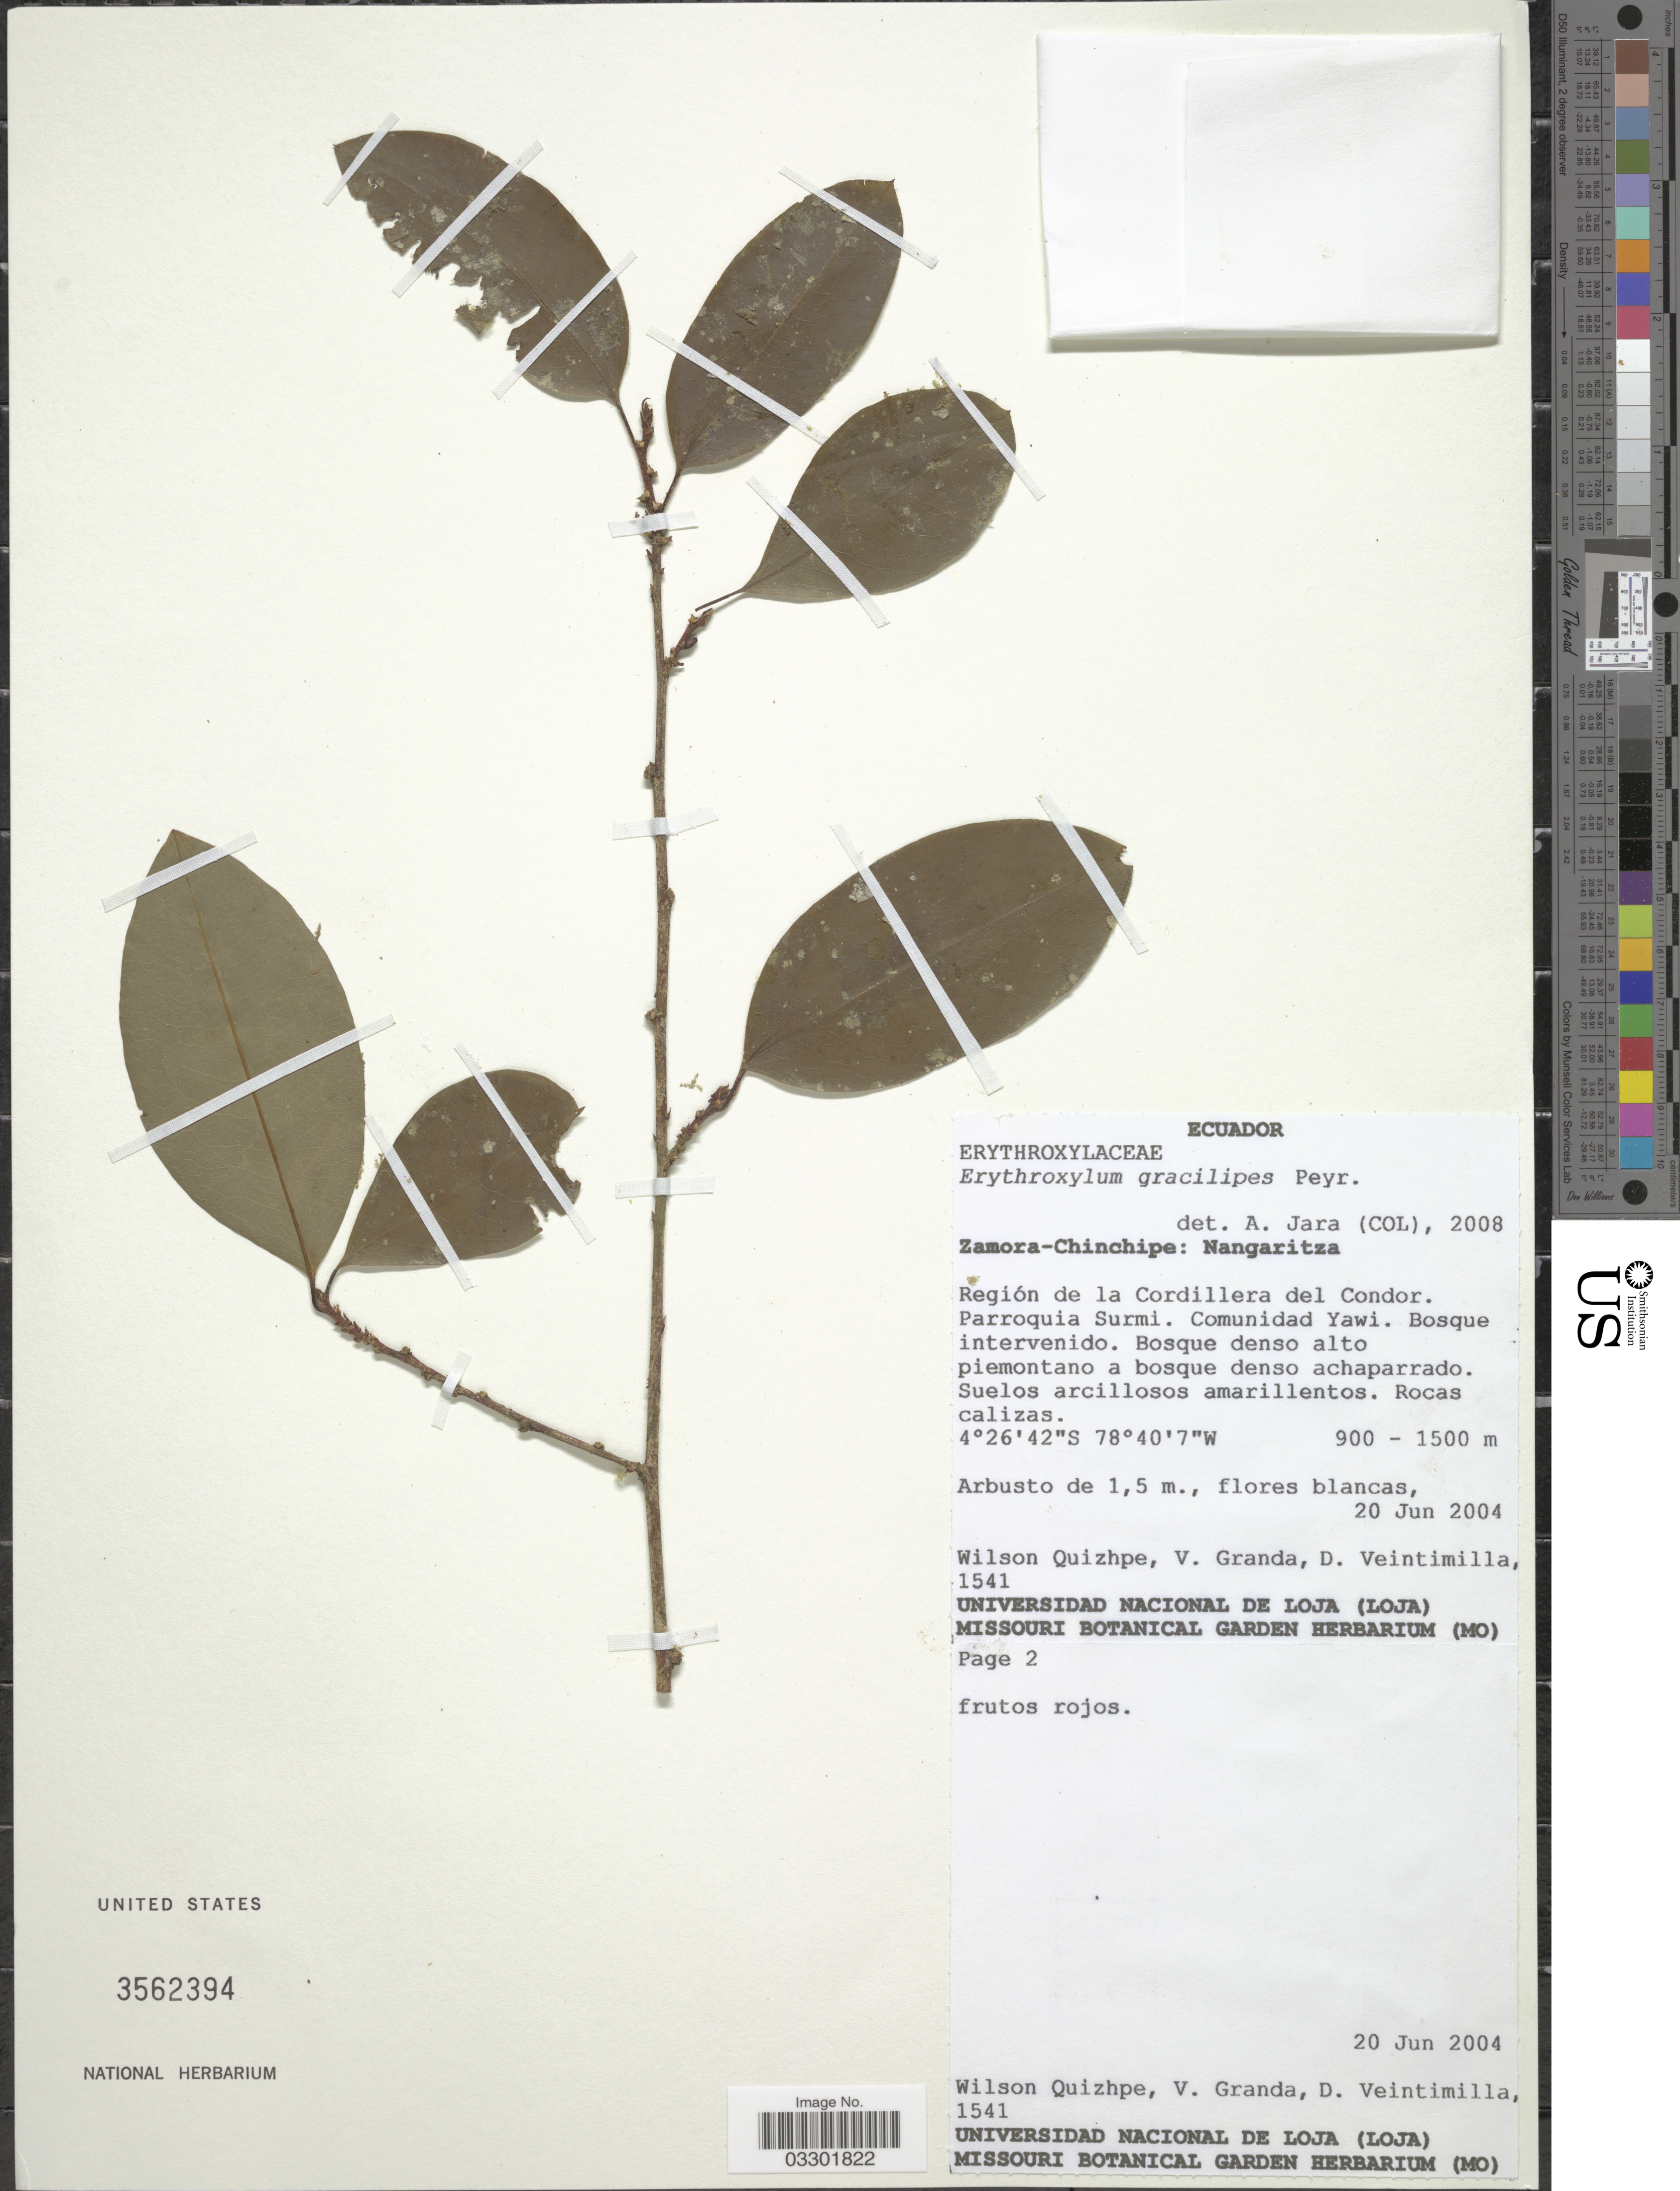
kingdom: Plantae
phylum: Tracheophyta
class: Magnoliopsida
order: Malpighiales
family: Erythroxylaceae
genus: Erythroxylum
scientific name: Erythroxylum gracilipes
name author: Peyr.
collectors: W. Quizhpe, V. Granda & D. Veintimilla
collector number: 1541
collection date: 2004-06-20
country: Ecuador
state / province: Zamora-Chinchipe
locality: Nangaritza. Región de la Cordillera del Condor. Parroquia Surmi. Comunidad Yawi.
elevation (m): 900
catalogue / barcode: US 3562394